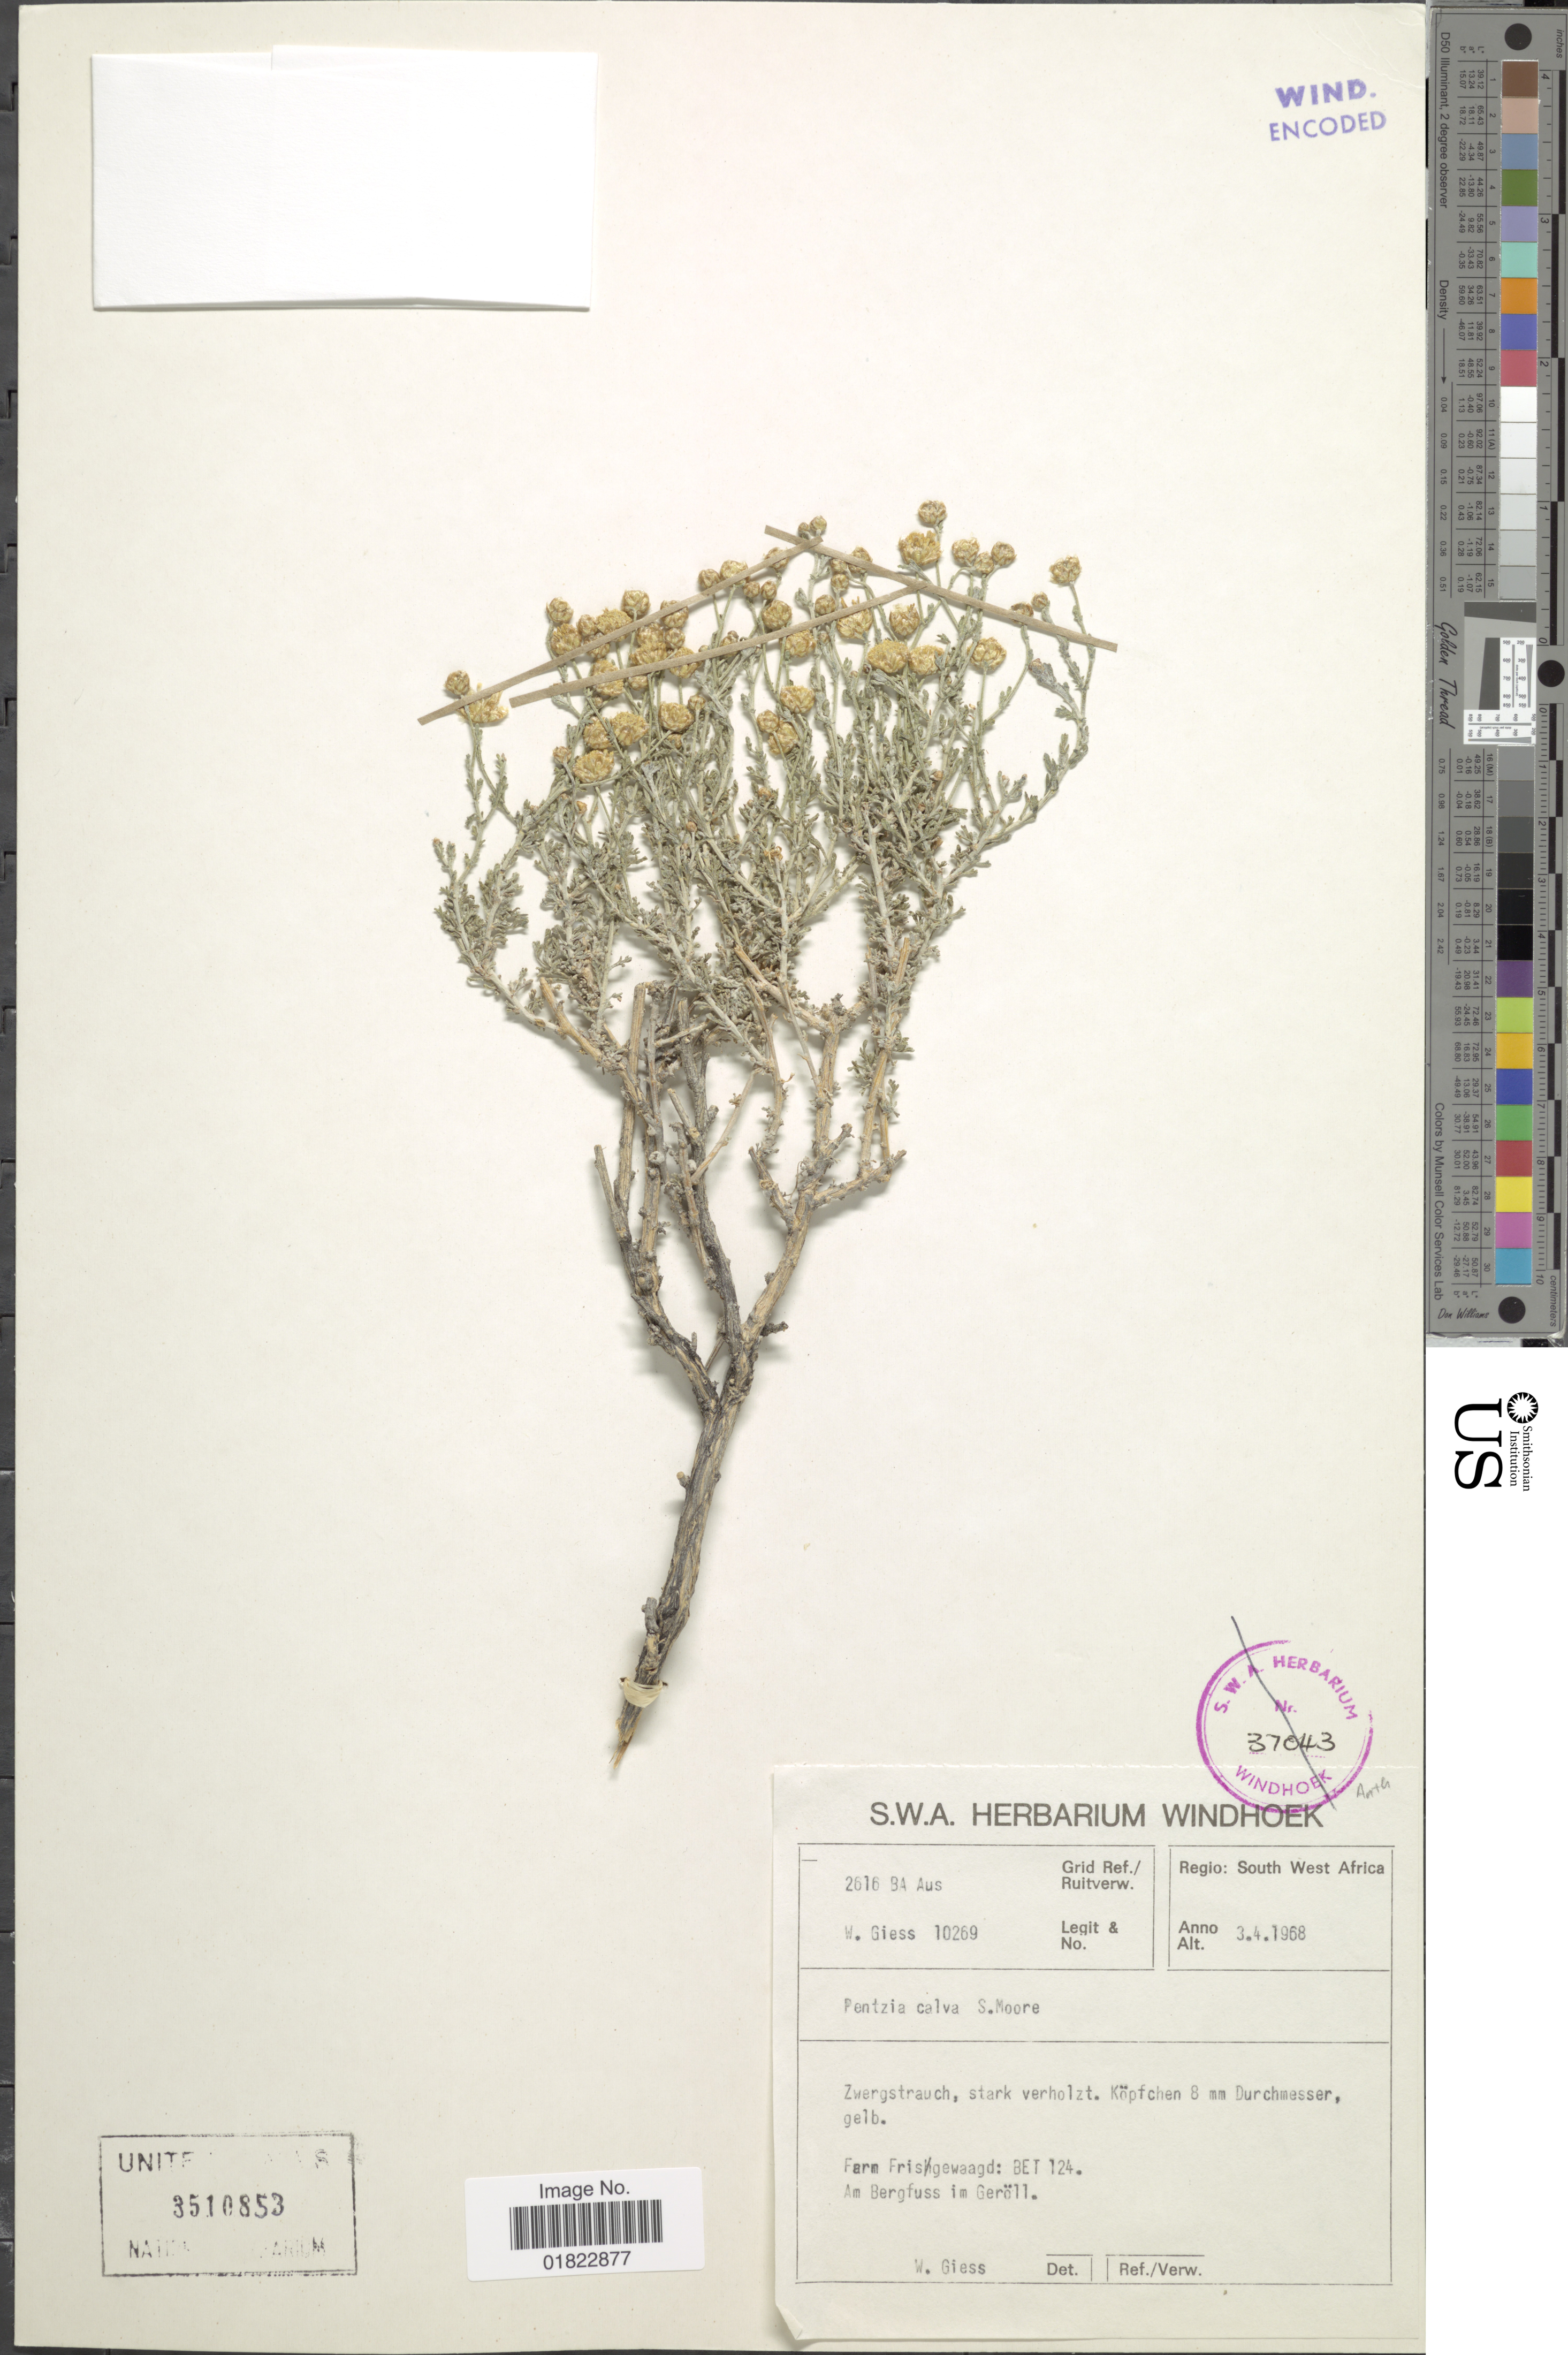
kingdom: Plantae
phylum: Tracheophyta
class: Magnoliopsida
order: Asterales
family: Asteraceae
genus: Pentzia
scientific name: Pentzia calva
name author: S. Moore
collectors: W. Giess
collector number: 10269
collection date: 1968-04-03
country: Namibia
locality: Regio: South West Africa. Zwergstrauch, stark verholzt.Kopfchen 8 mm Durchmesser gelb.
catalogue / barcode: US 3510853